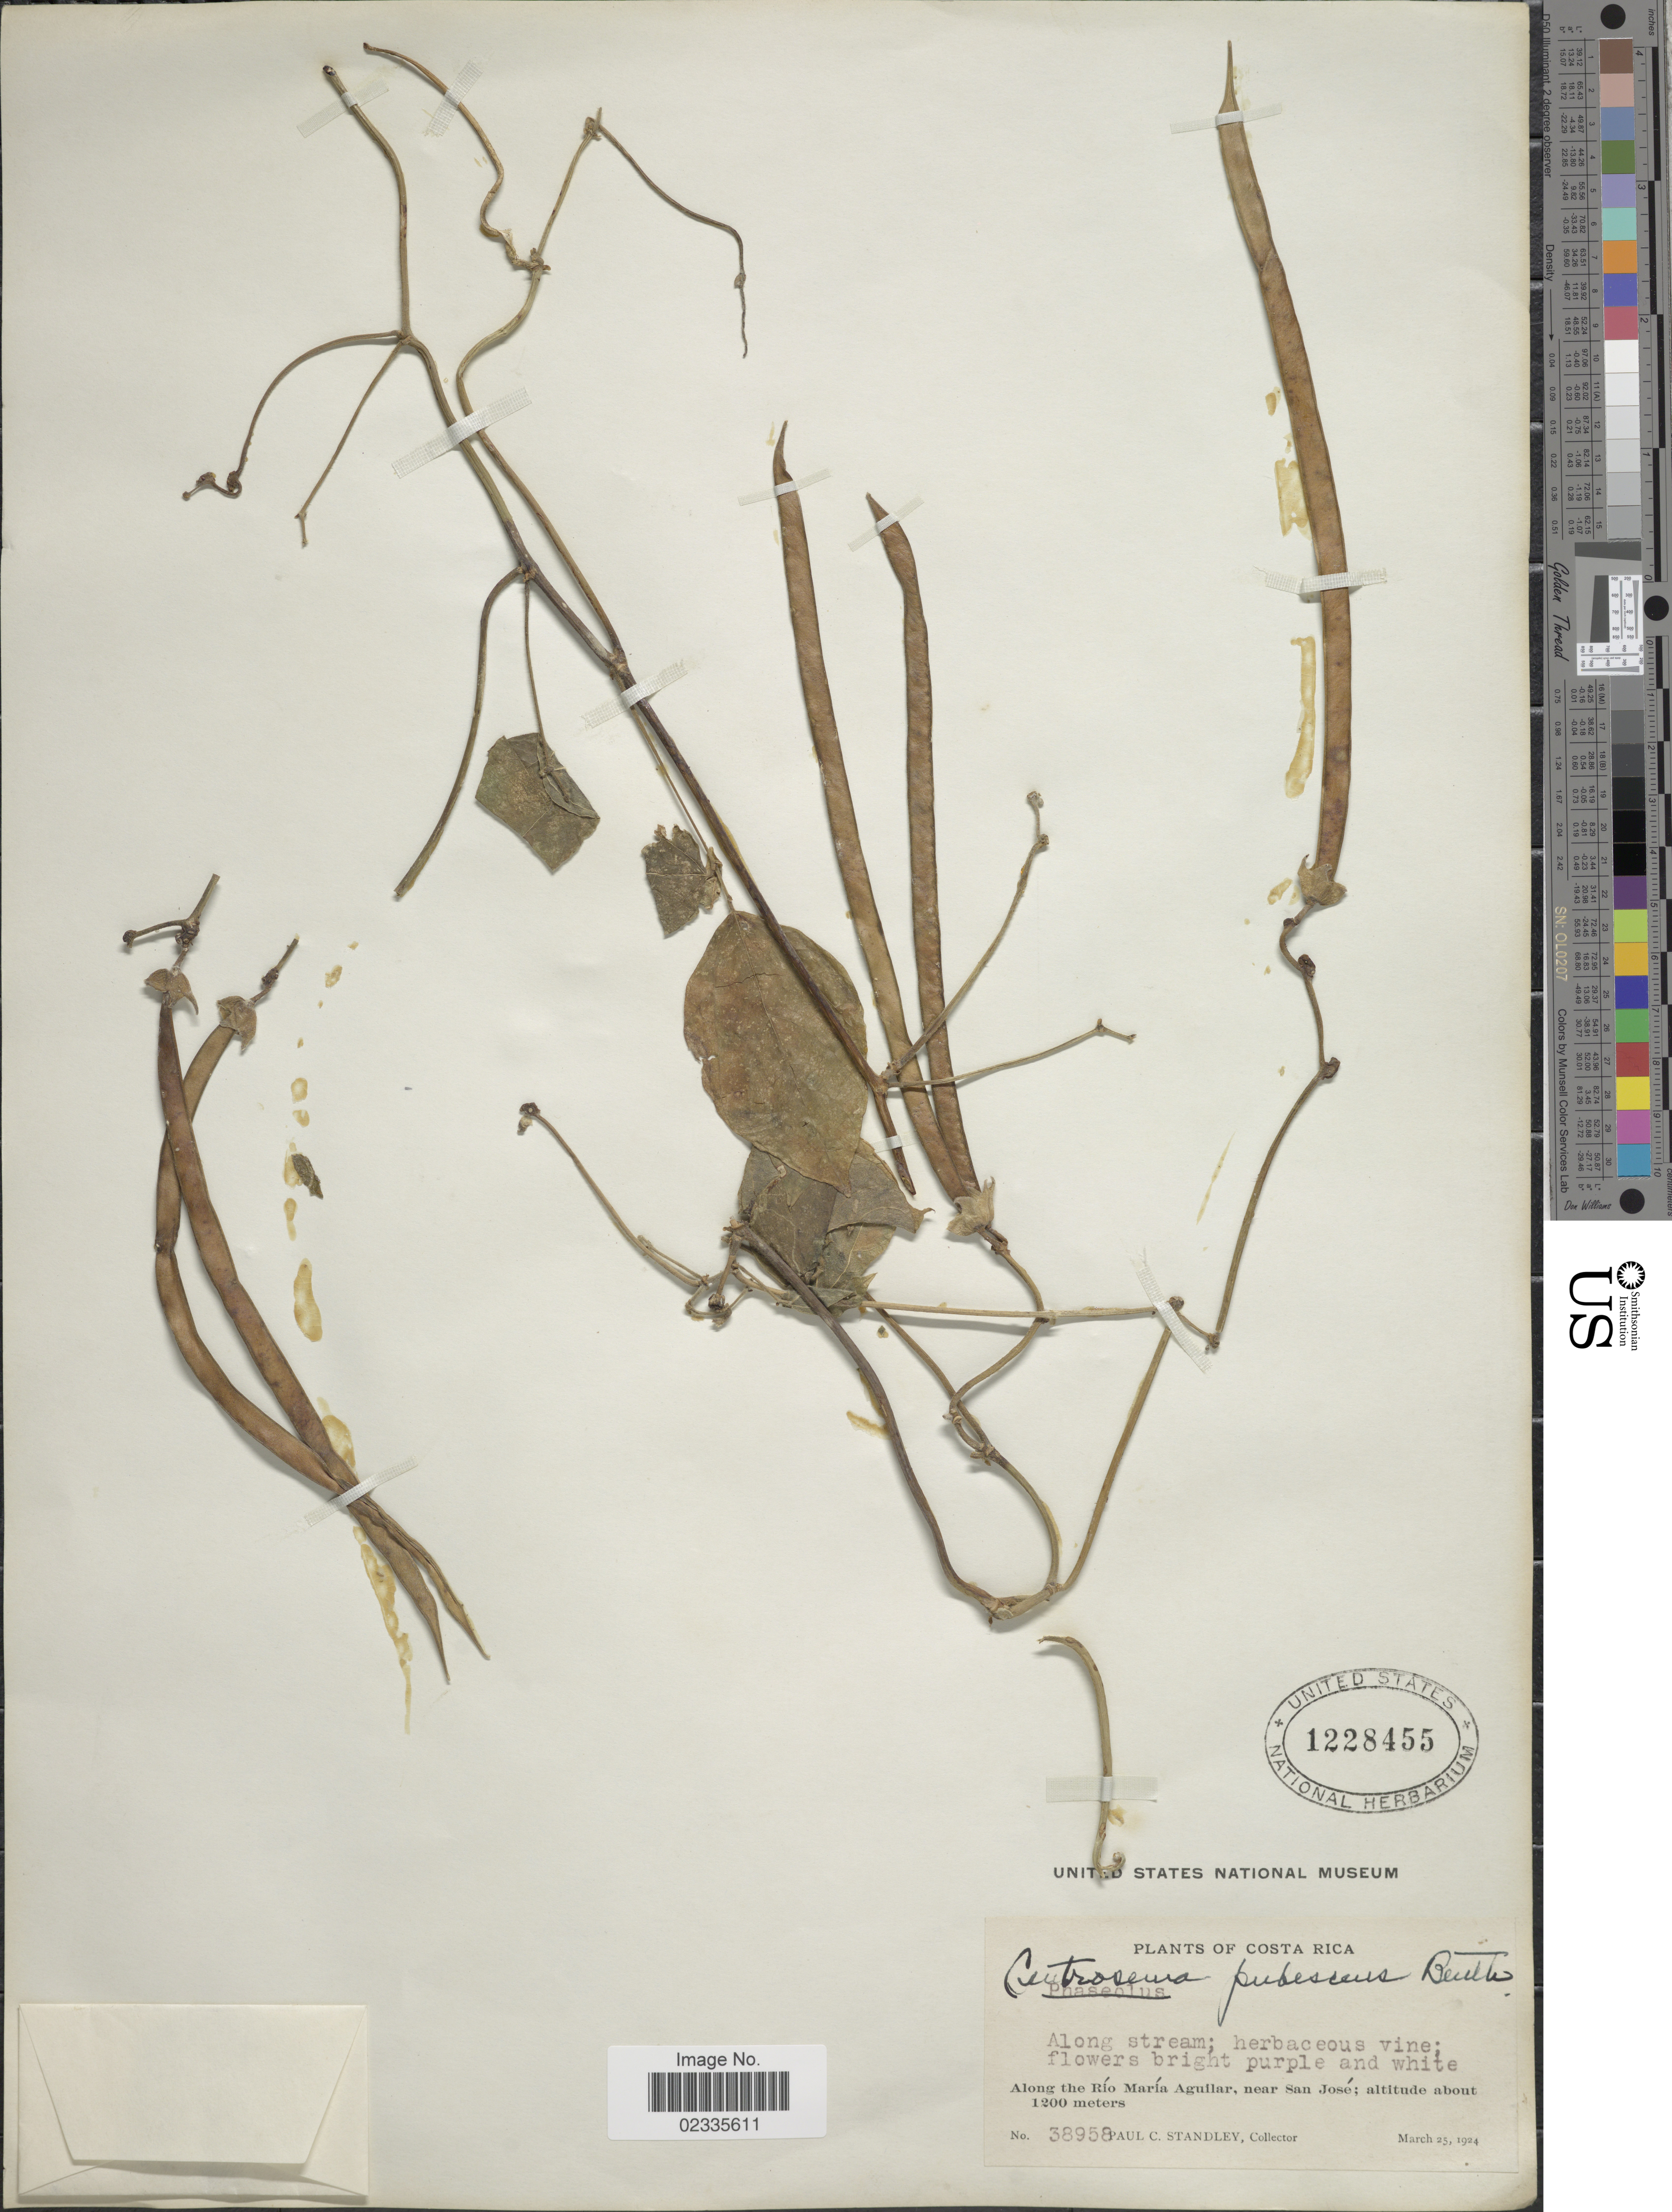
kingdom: Plantae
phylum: Tracheophyta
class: Magnoliopsida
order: Fabales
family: Fabaceae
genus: Centrosema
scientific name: Centrosema pubescens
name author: Benth.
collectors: P. C. Standley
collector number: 38958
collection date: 1924-03-25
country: Costa Rica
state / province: San José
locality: Along the Rio Maria Aguilar, near San Jose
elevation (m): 1200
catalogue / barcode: US 1228455